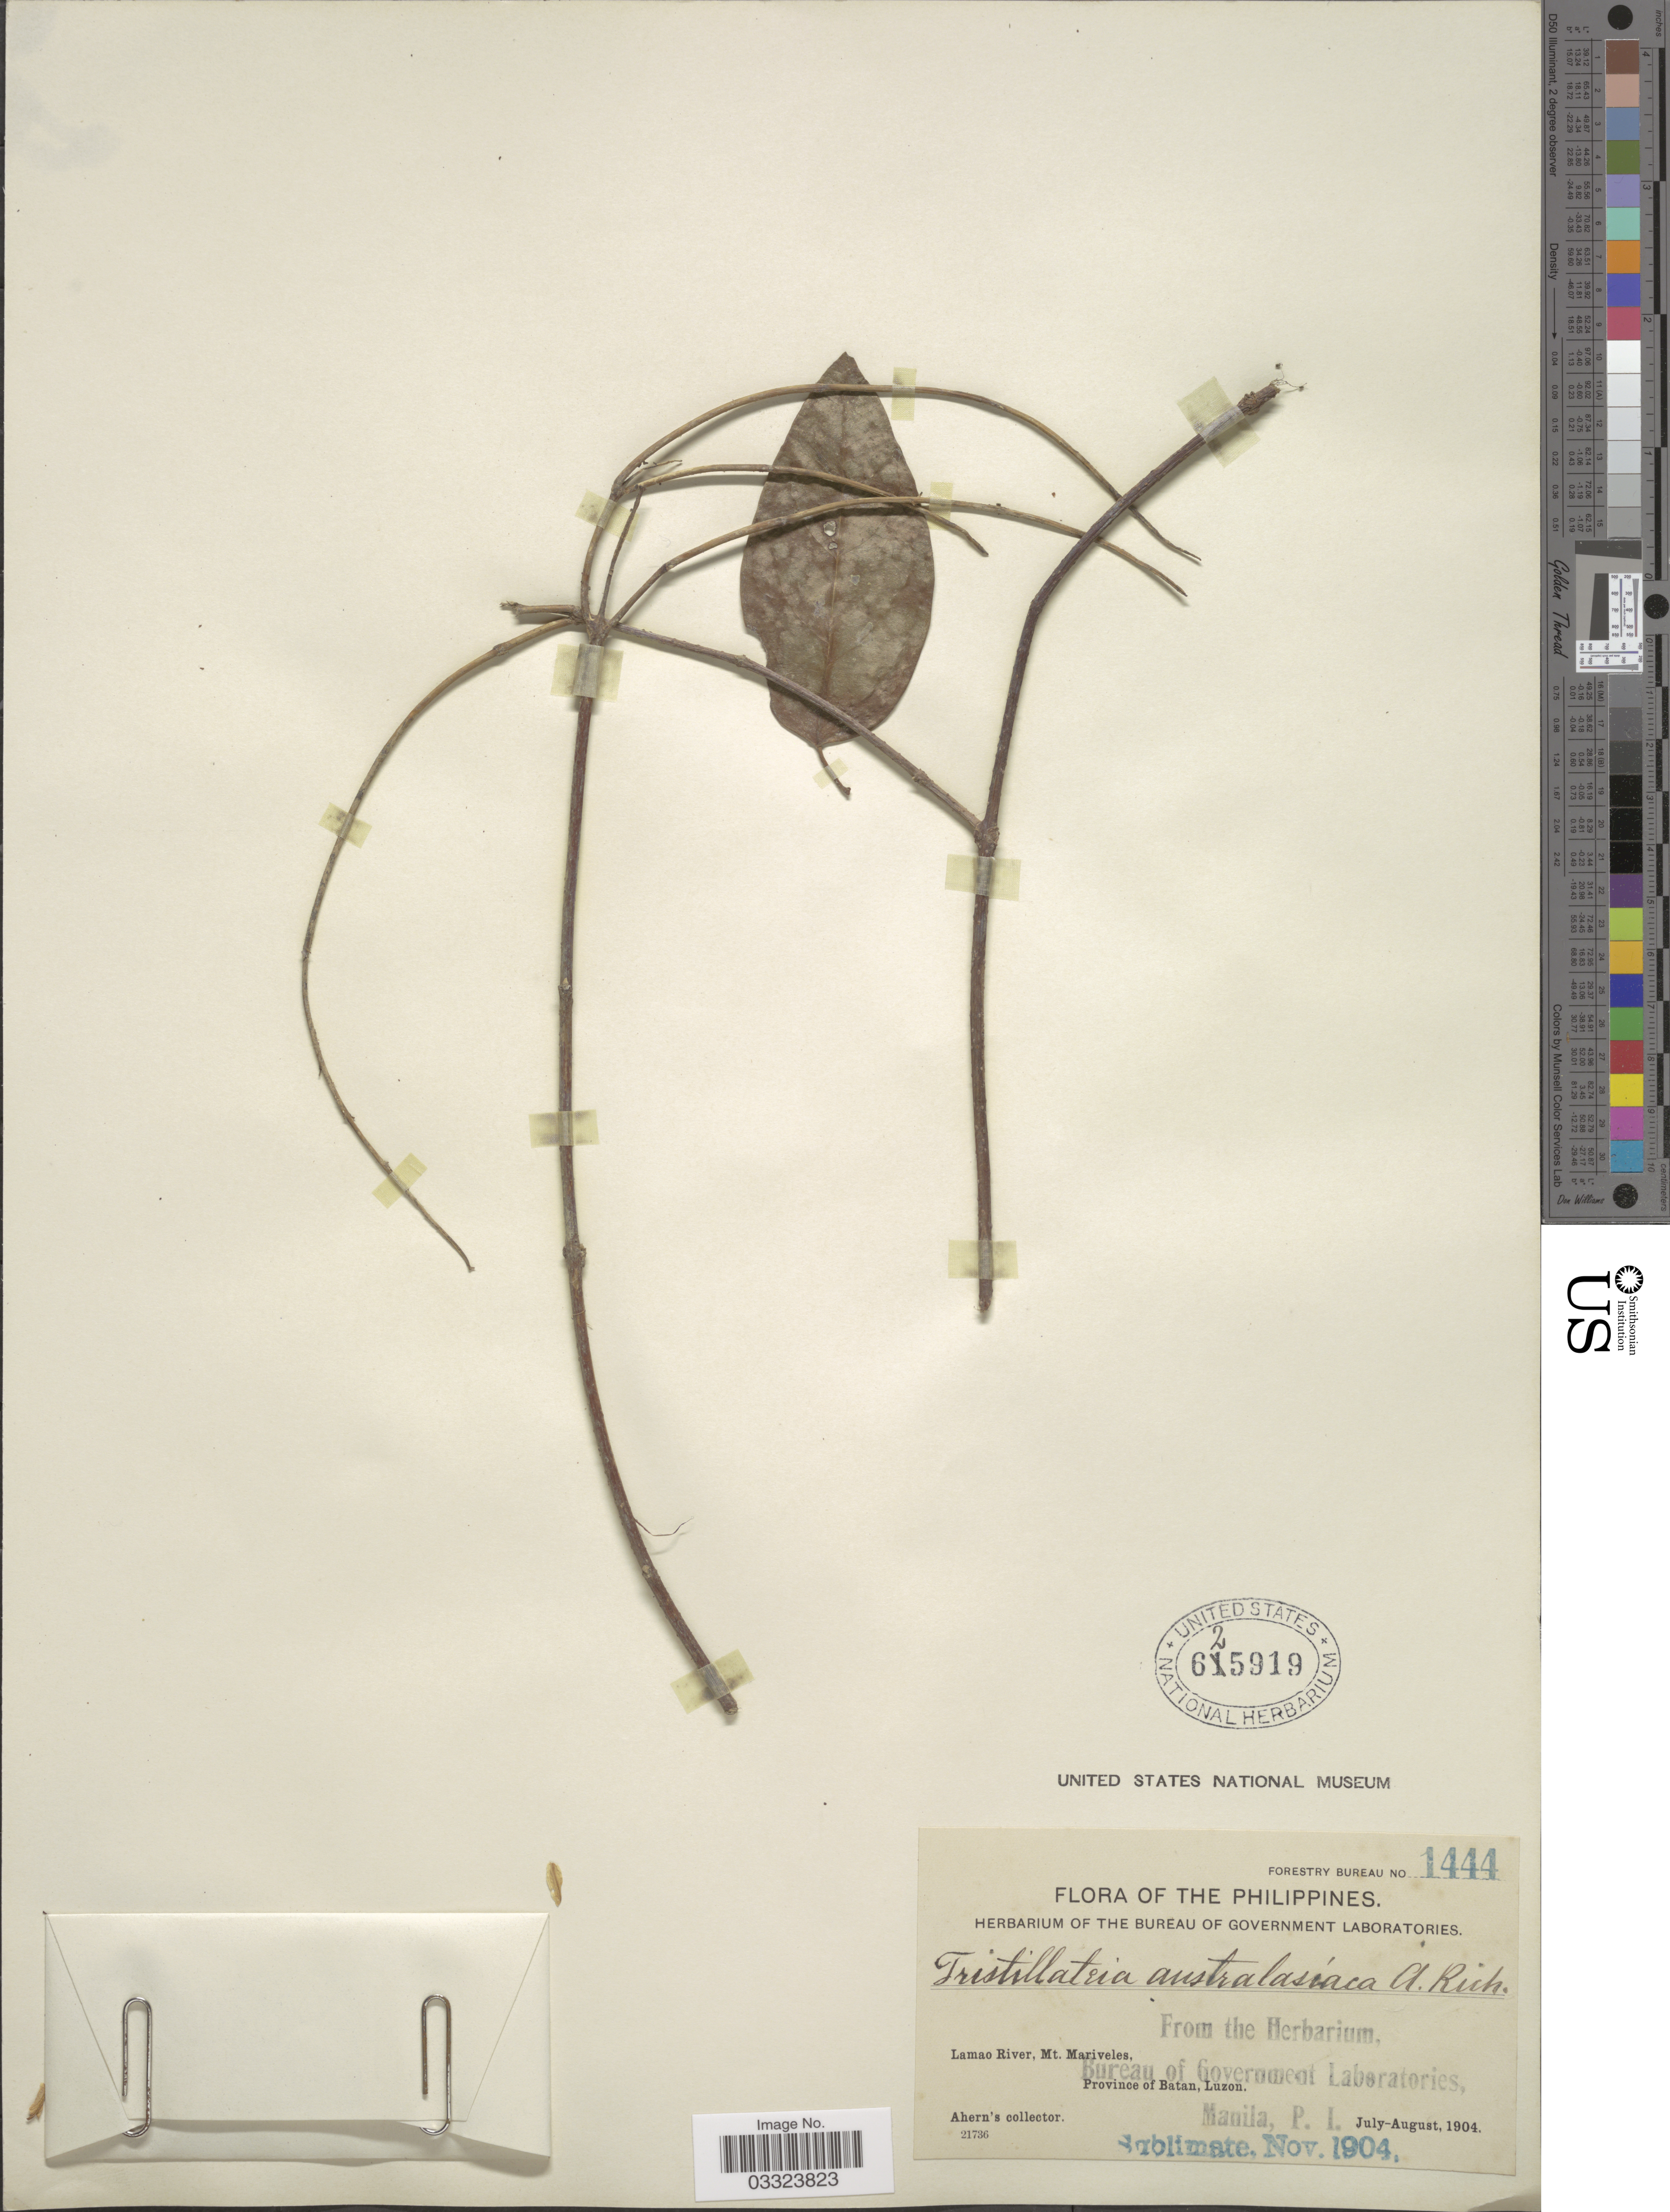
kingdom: Plantae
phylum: Tracheophyta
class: Magnoliopsida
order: Malpighiales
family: Malpighiaceae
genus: Tristellateia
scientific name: Tristellateia australasiae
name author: A. Rich.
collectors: Ahern's collector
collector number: Forestry Bureau 1444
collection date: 1904-07/1904-08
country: Philippines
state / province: Cagayan Valley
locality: Lamao River, Mt. Mariveles, Province of Batan, Luzon.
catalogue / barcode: US 625919